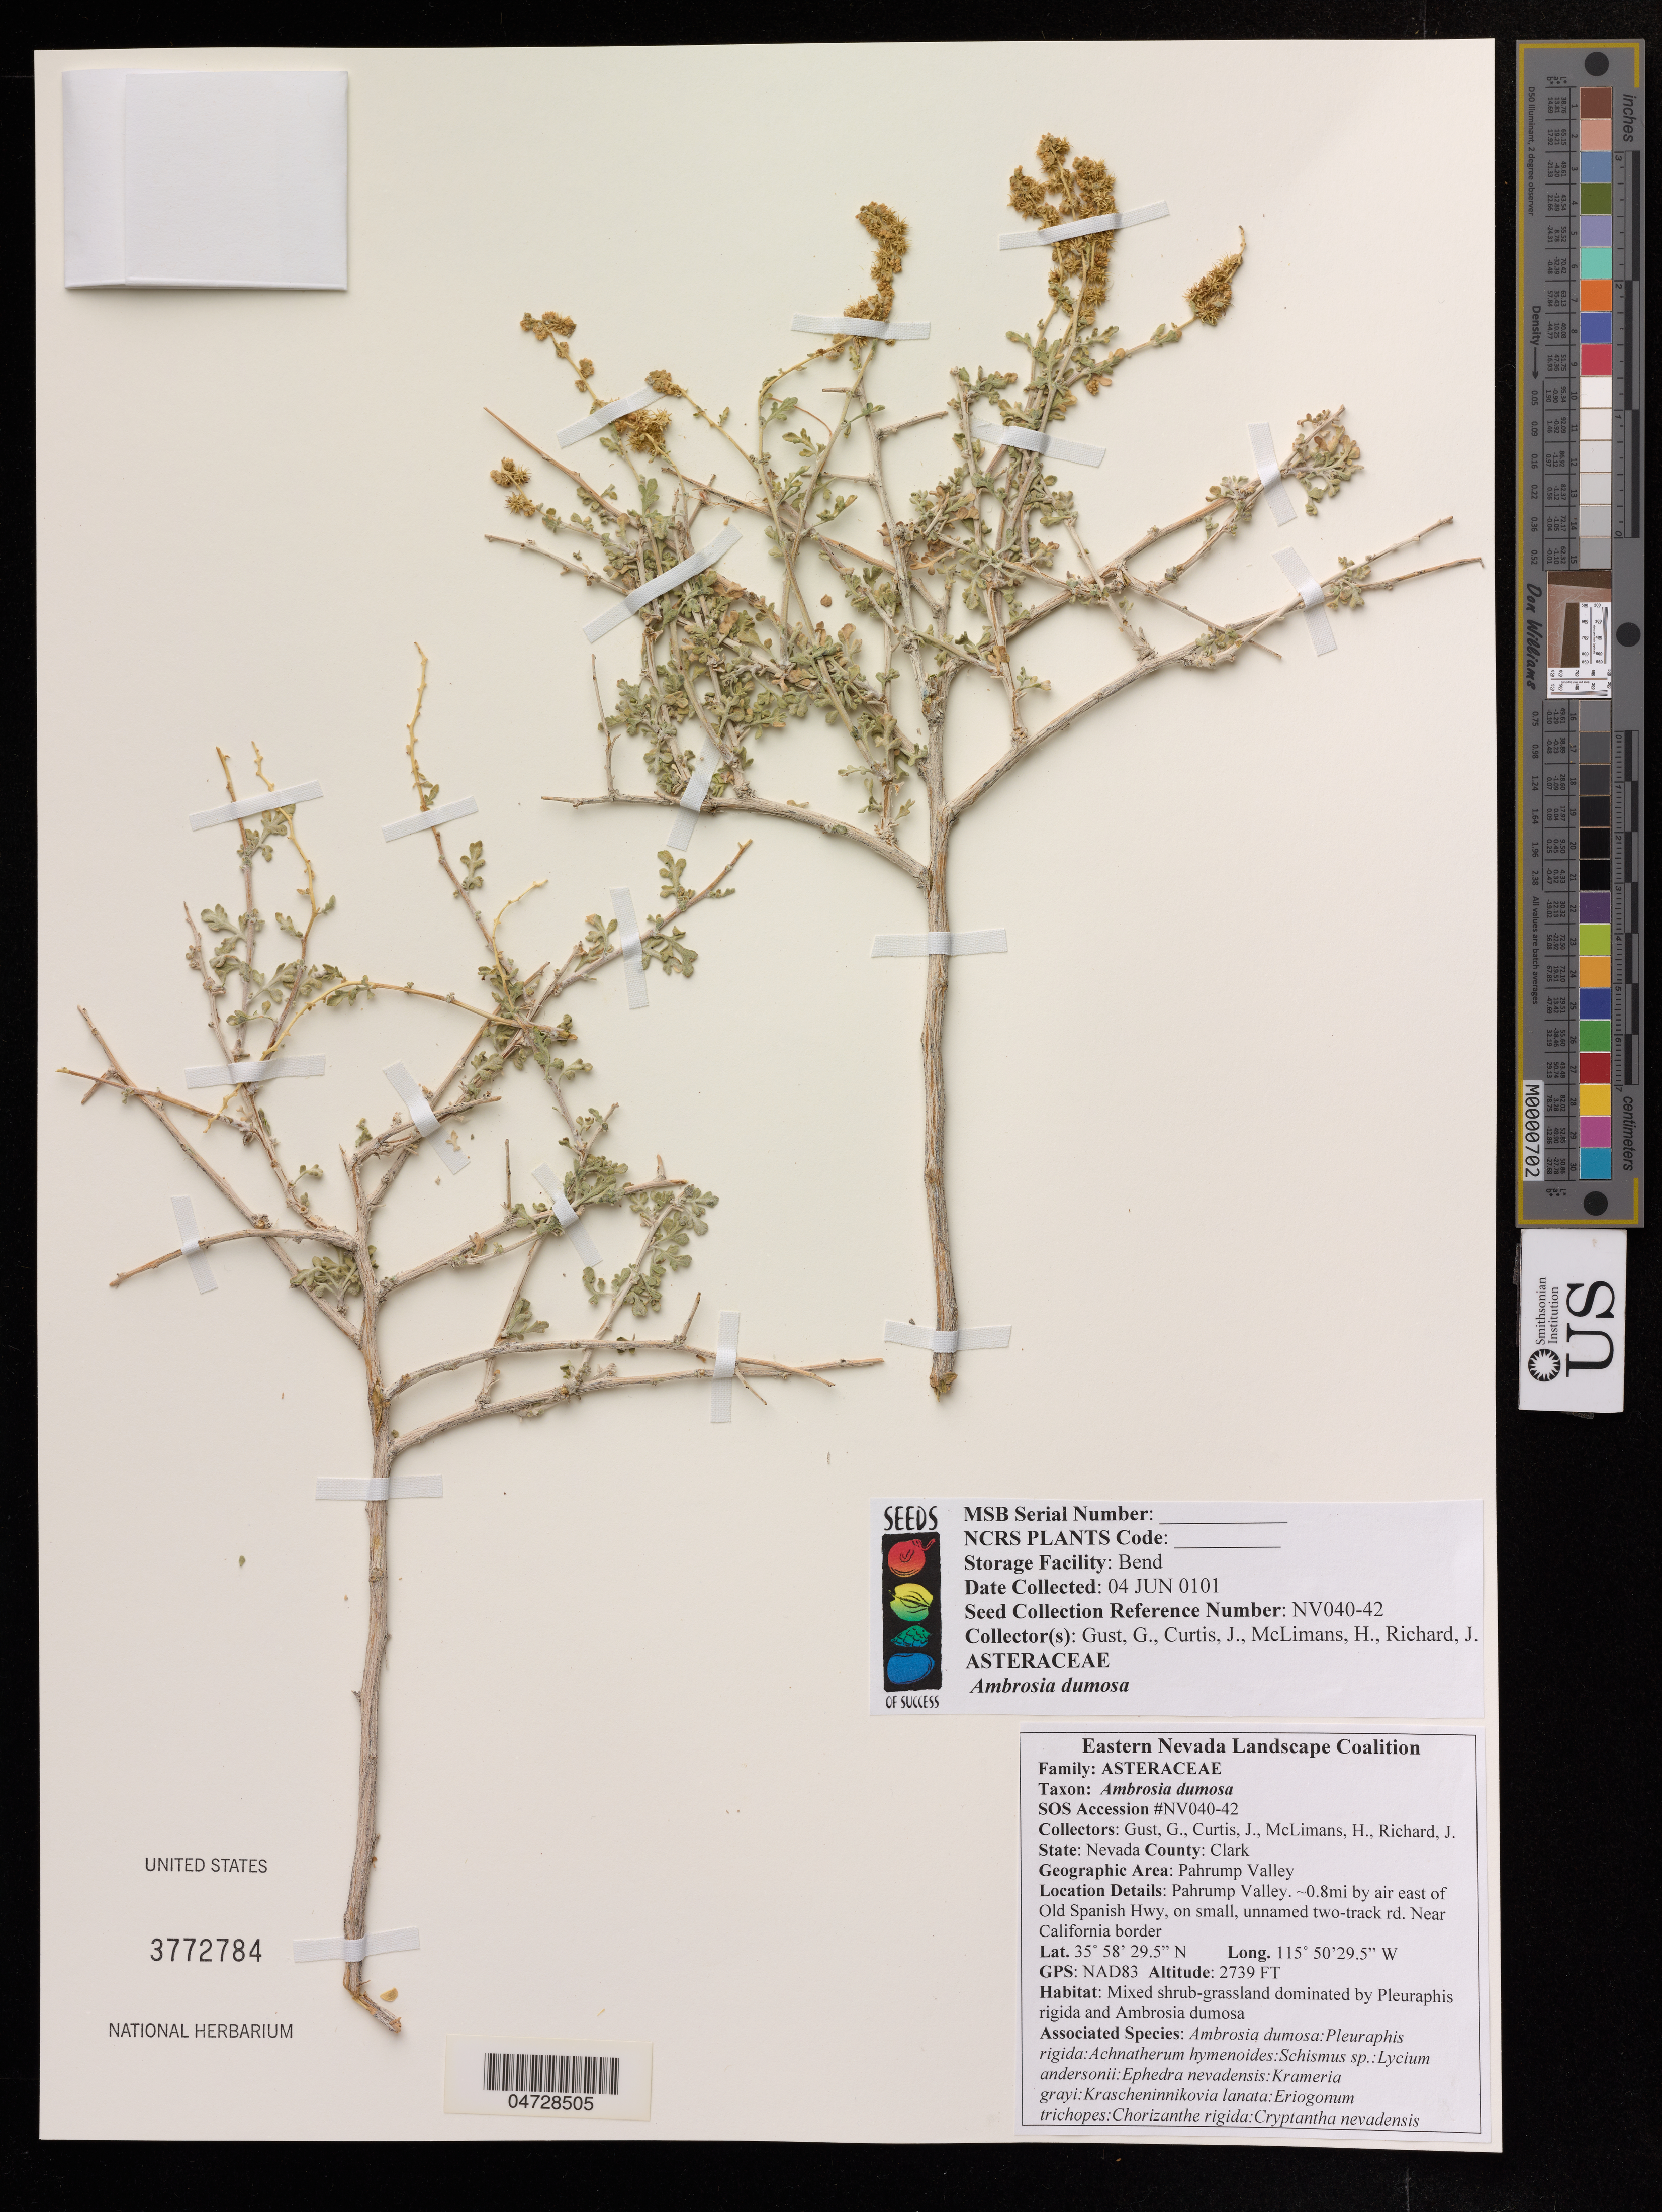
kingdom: Plantae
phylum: Tracheophyta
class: Magnoliopsida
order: Asterales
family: Asteraceae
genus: Ambrosia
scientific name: Ambrosia dumosa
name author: (A. Gray) W.W.Payne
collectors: G. Gust, J. Curtis, H. McLimans & J. Richard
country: United States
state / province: Nevada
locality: Clark County, Pahrump Valley, ~0.8 mi by air east of Old Spanish Hwy, on small, unnamed two-track rd. Near California border.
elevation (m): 835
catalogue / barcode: US 3772784